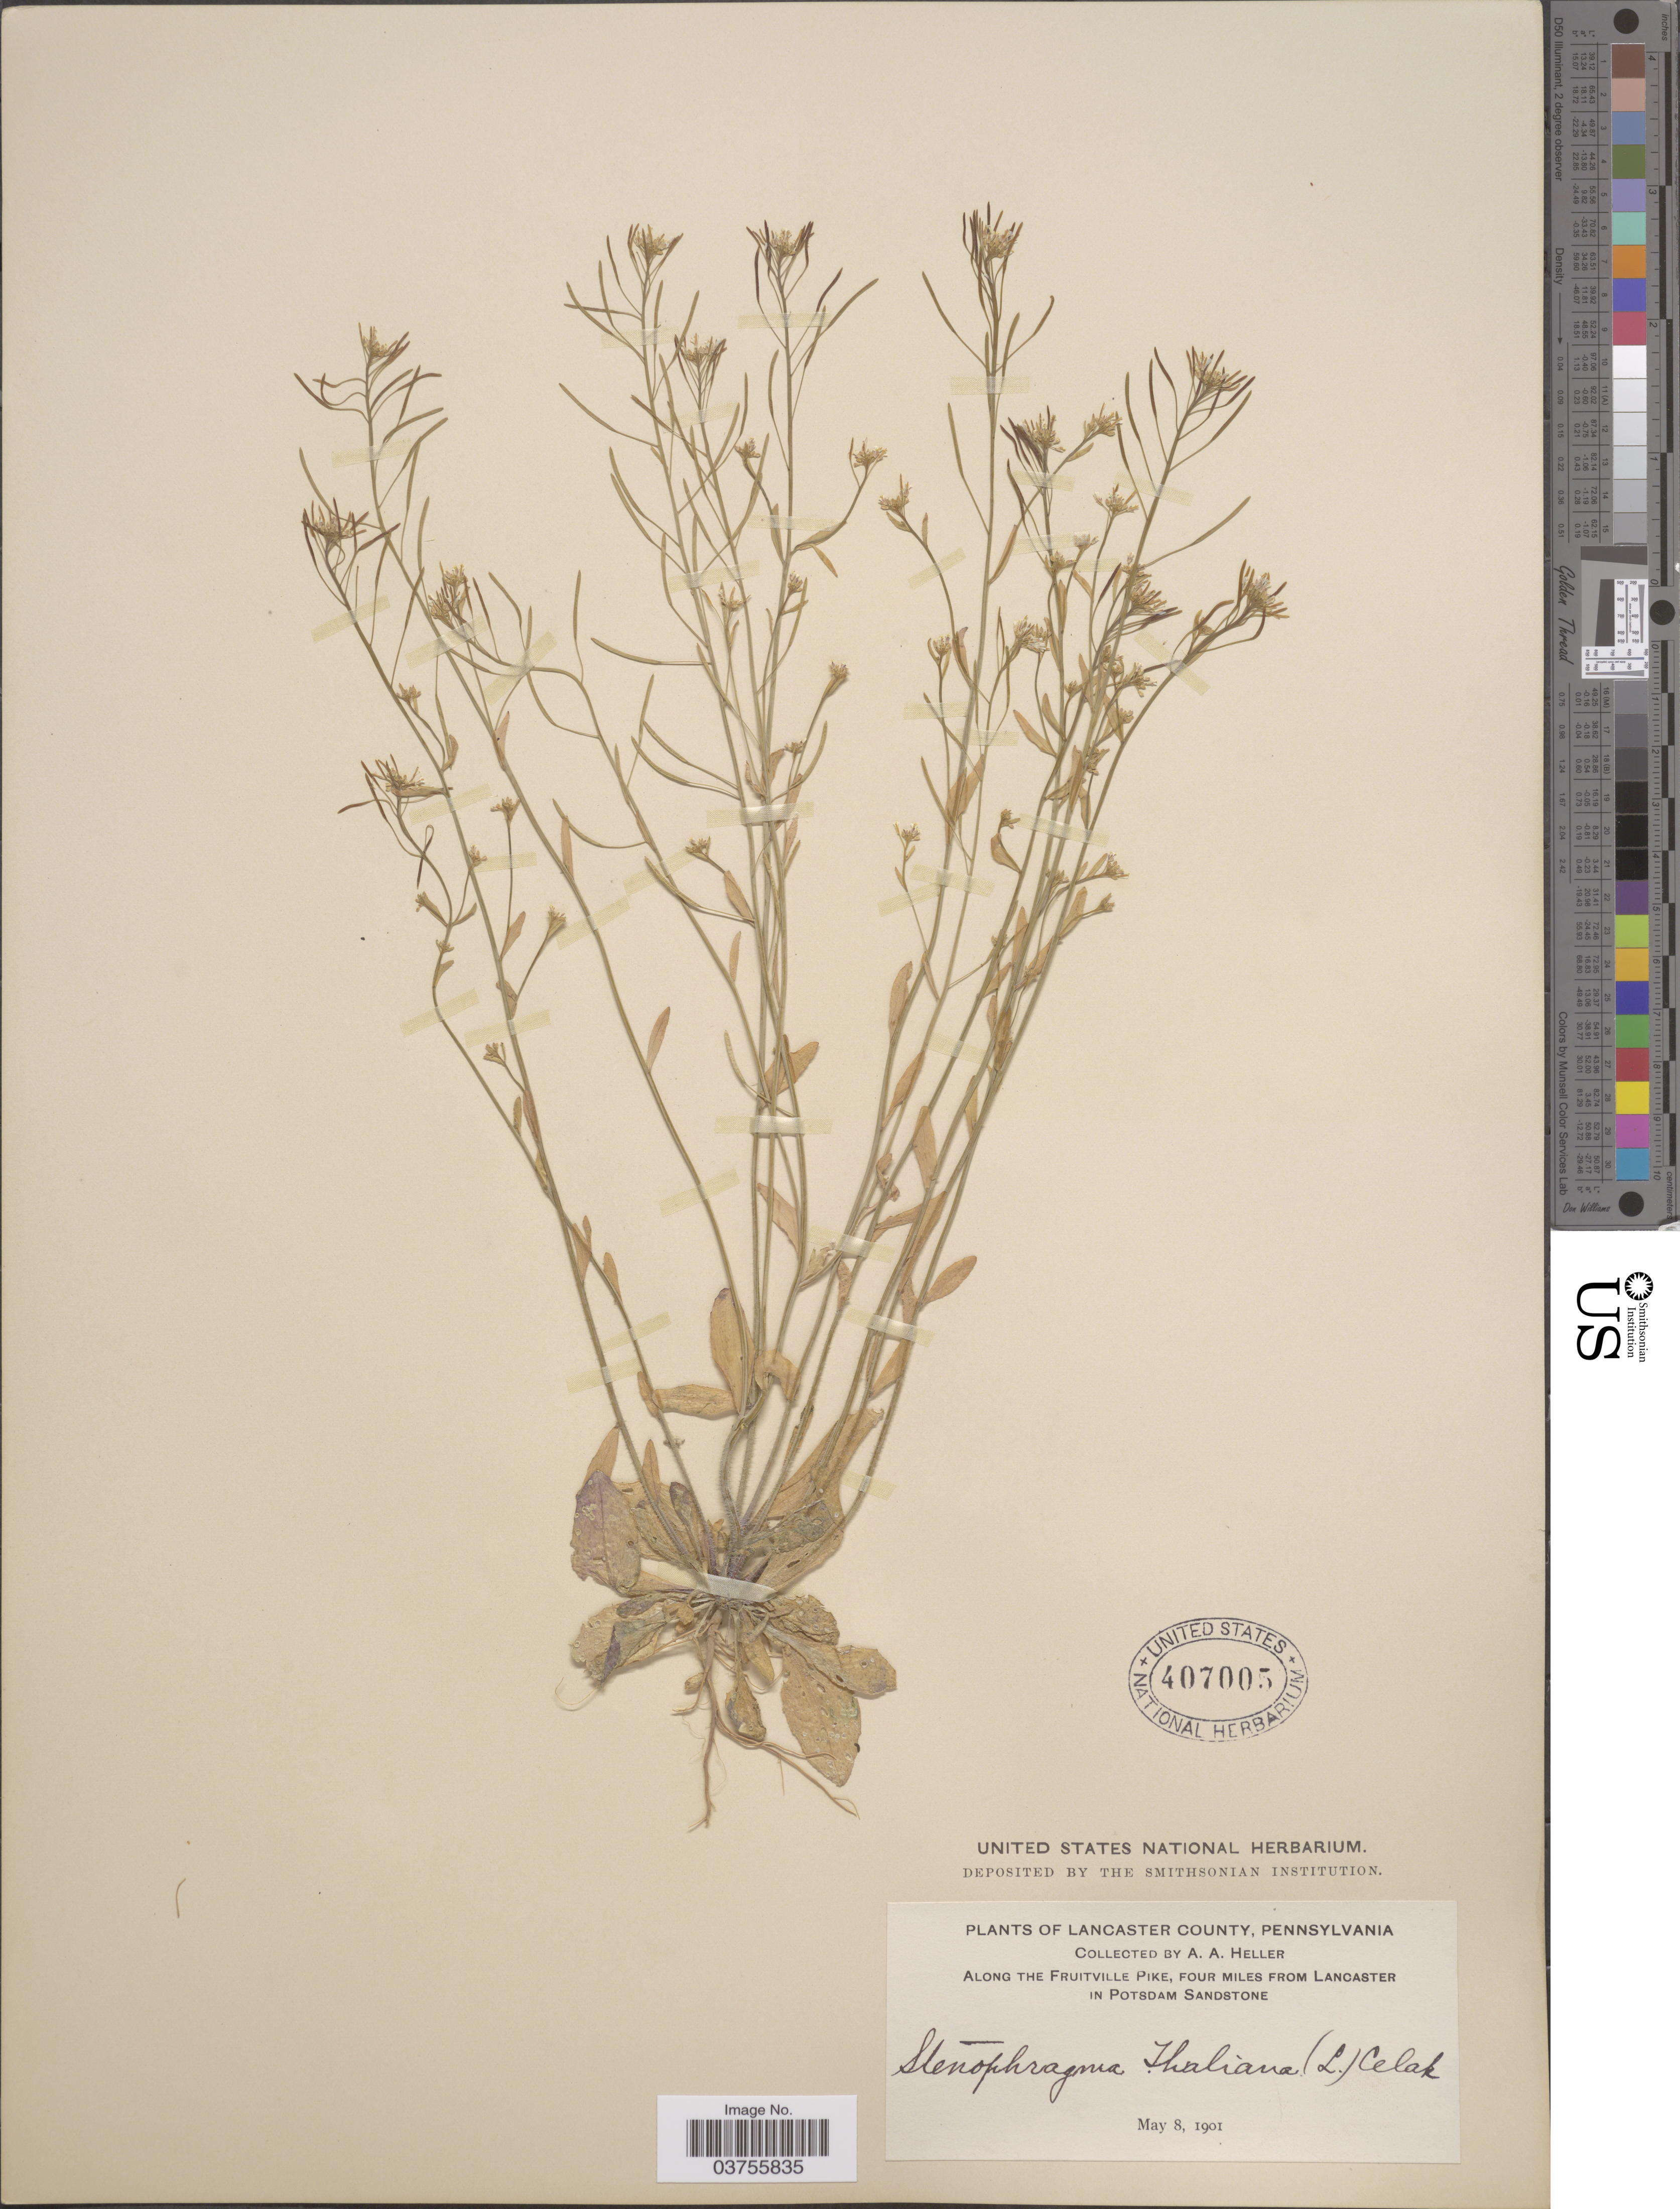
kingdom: Plantae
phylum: Tracheophyta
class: Magnoliopsida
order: Brassicales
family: Brassicaceae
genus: Arabidopsis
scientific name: Arabidopsis thaliana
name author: (L.) Heynh.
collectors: A. A. Heller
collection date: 1901-05-08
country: United States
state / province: Pennsylvania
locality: Lancaster County. Along the Fruitville Pike, four miles from Lancaster in Potsdam Sandstone.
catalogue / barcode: US 407005